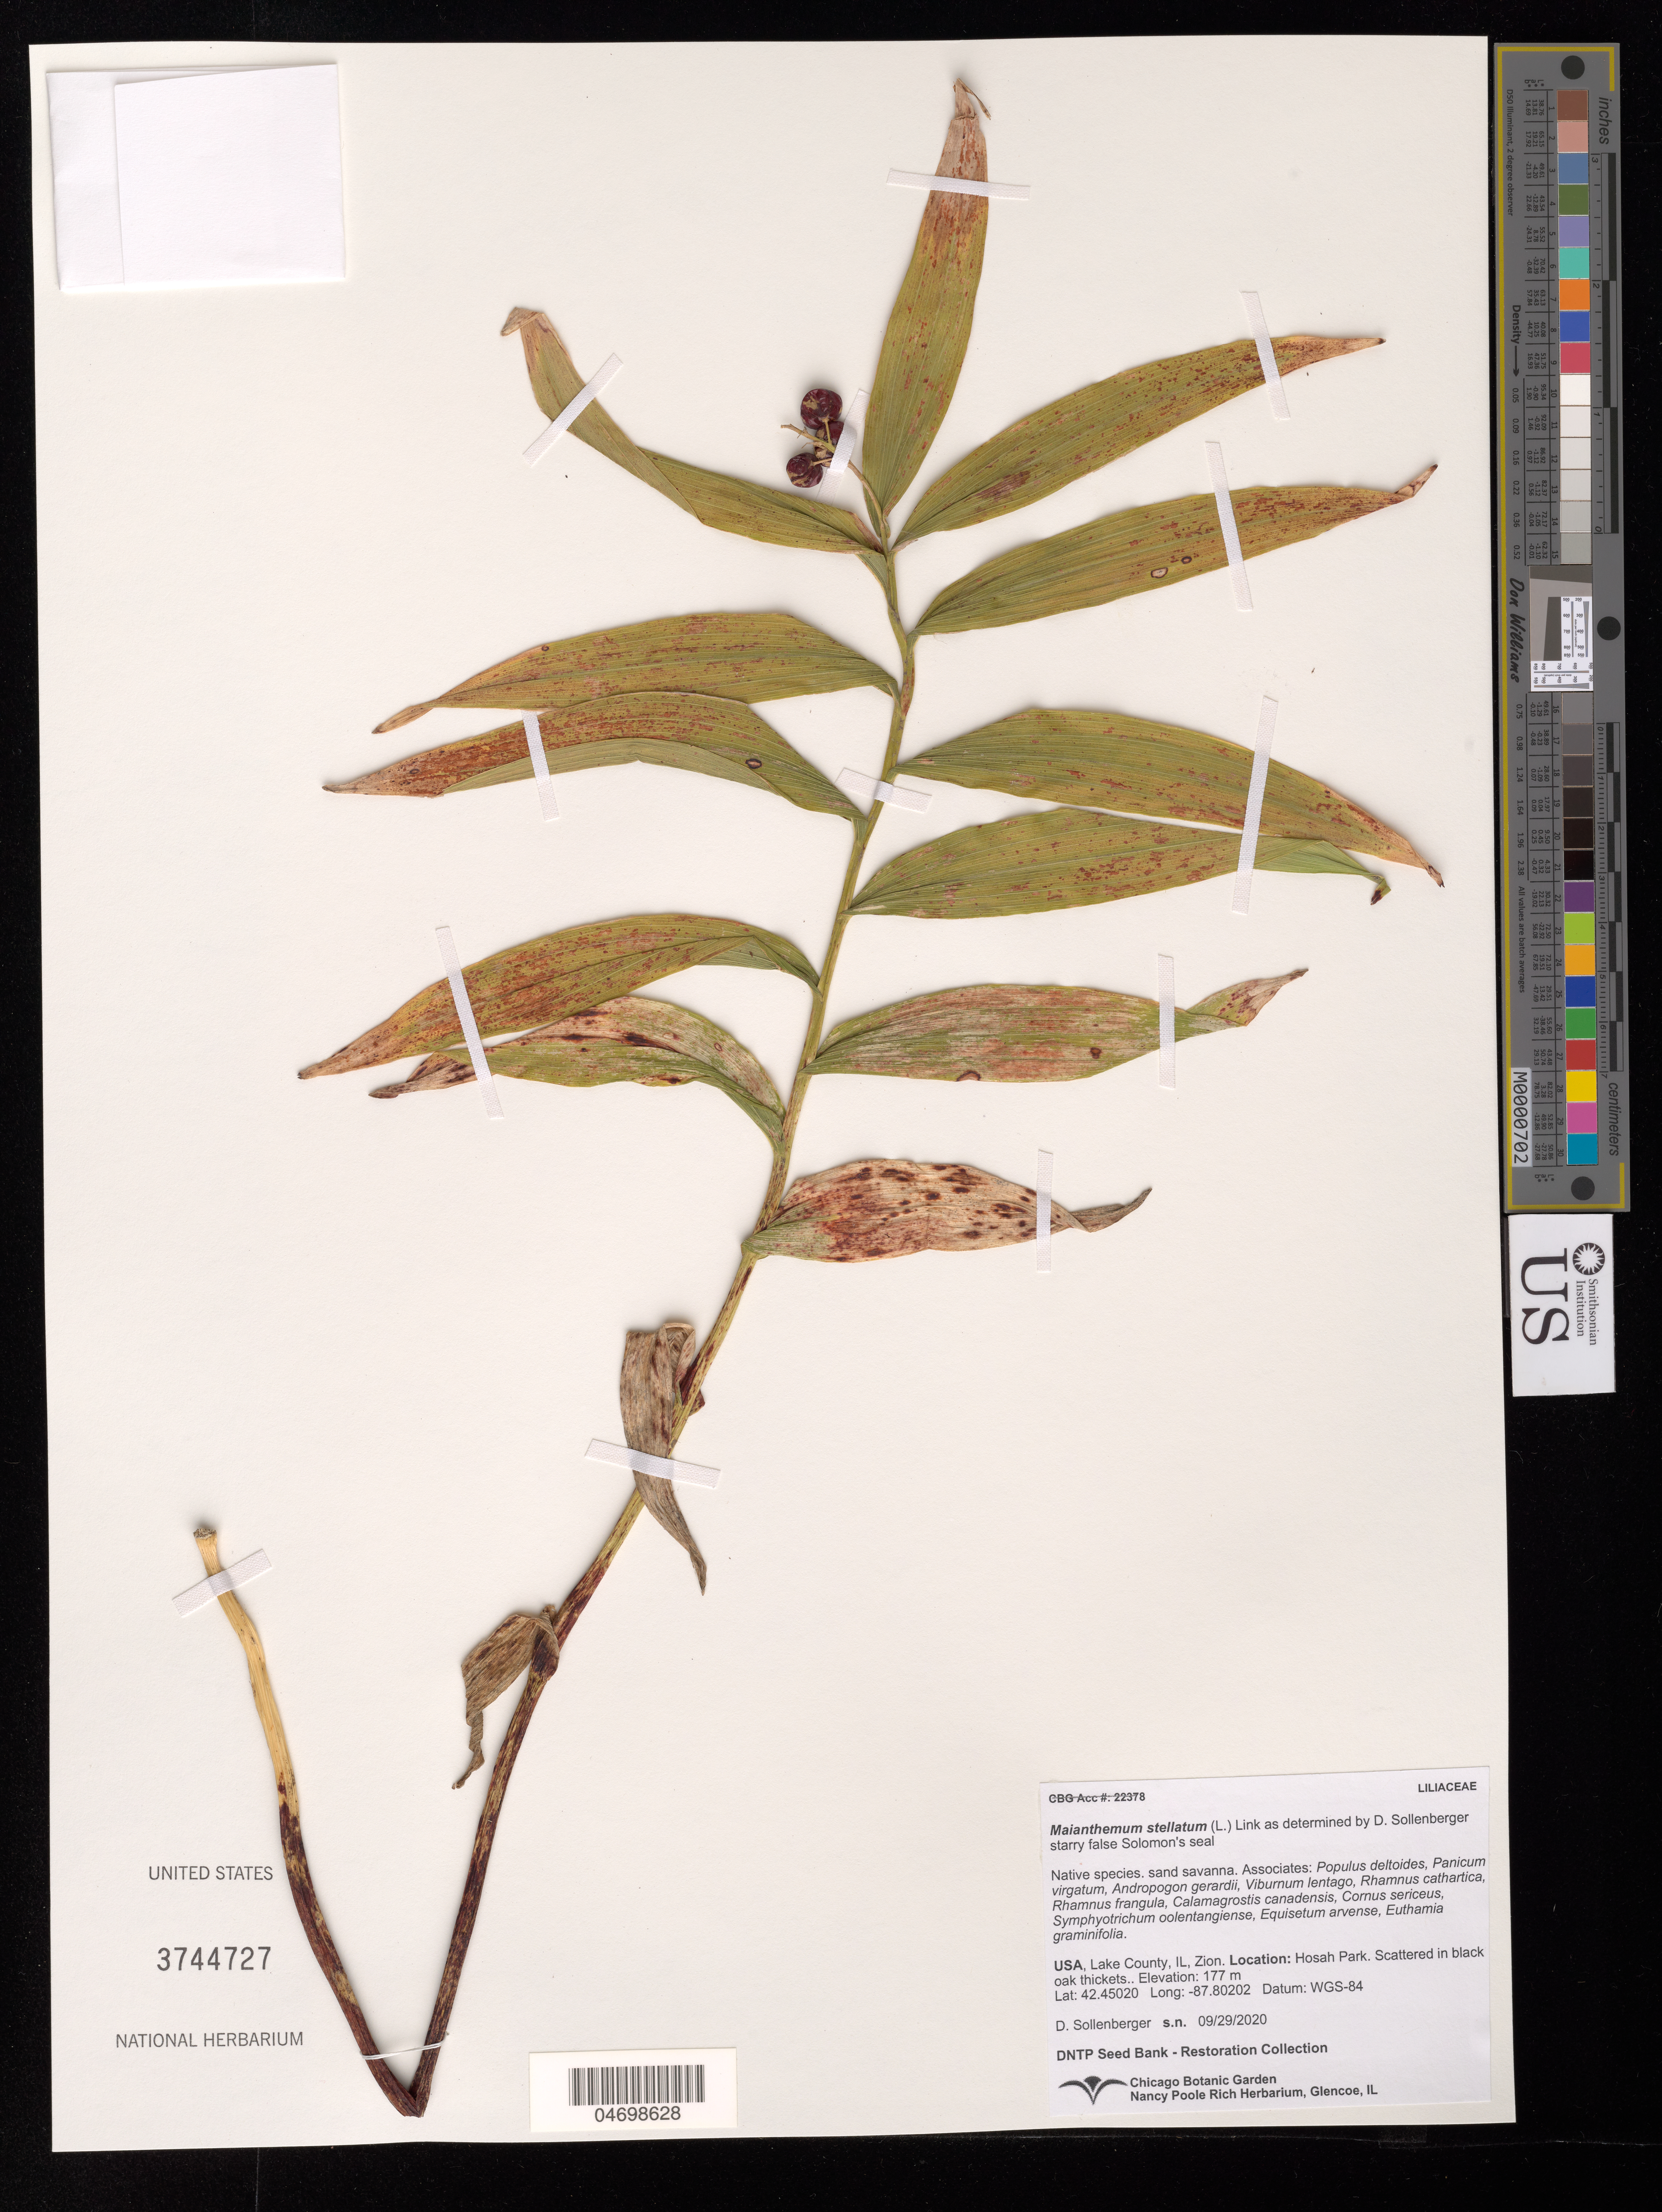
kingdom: Plantae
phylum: Tracheophyta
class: Liliopsida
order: Asparagales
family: Asparagaceae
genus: Maianthemum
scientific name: Maianthemum stellatum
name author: (L.) Link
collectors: D. Sollenberger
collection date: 2020-09-29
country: United States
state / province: Illinois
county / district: Lake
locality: Zion. Hosah Park, in black oak thickets.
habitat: Sand savanna. With Populus deltoides, Panicum virgatum, Viburnum lentago, Cornus sericeus, etc.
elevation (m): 177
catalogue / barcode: US 3744727